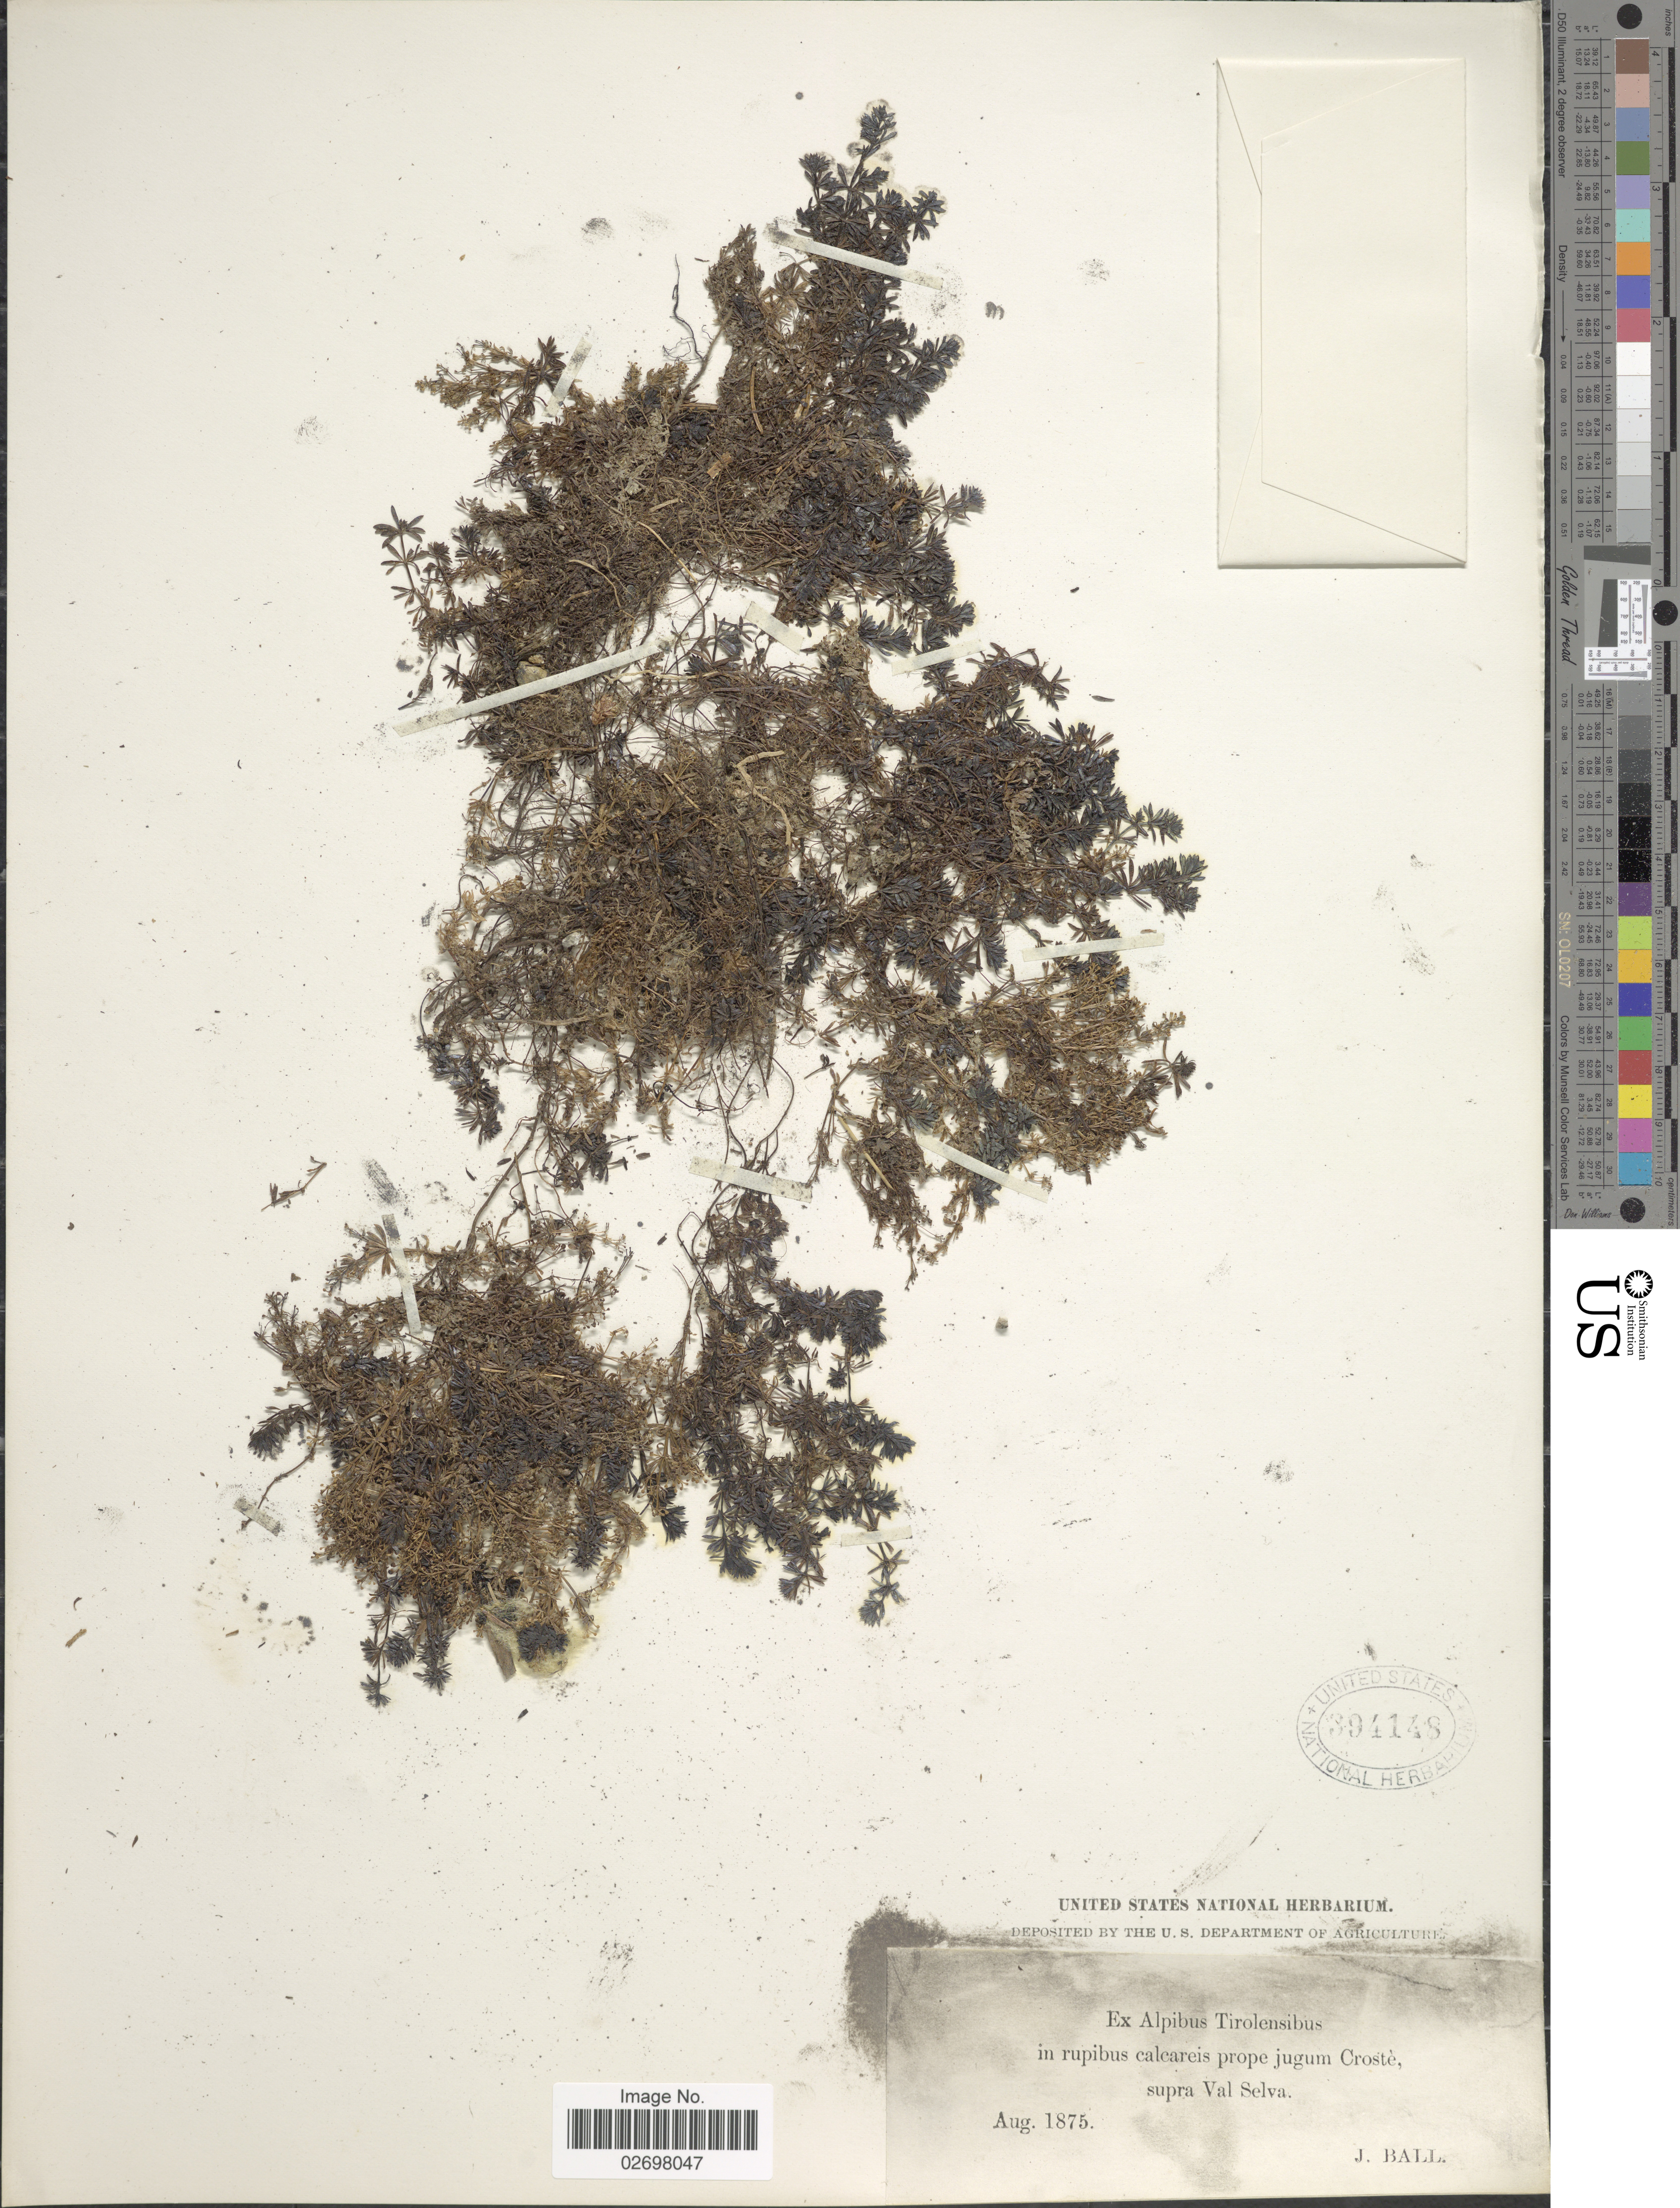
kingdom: Plantae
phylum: Tracheophyta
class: Magnoliopsida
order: Gentianales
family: Rubiaceae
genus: Galium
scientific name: Galium sp.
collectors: J. Ball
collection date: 1875-08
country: Austria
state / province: Tirol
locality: Alpibus Tirolensibus in rupibus calcareis prope jugum Crostè, supra Val Selva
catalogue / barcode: US 394148